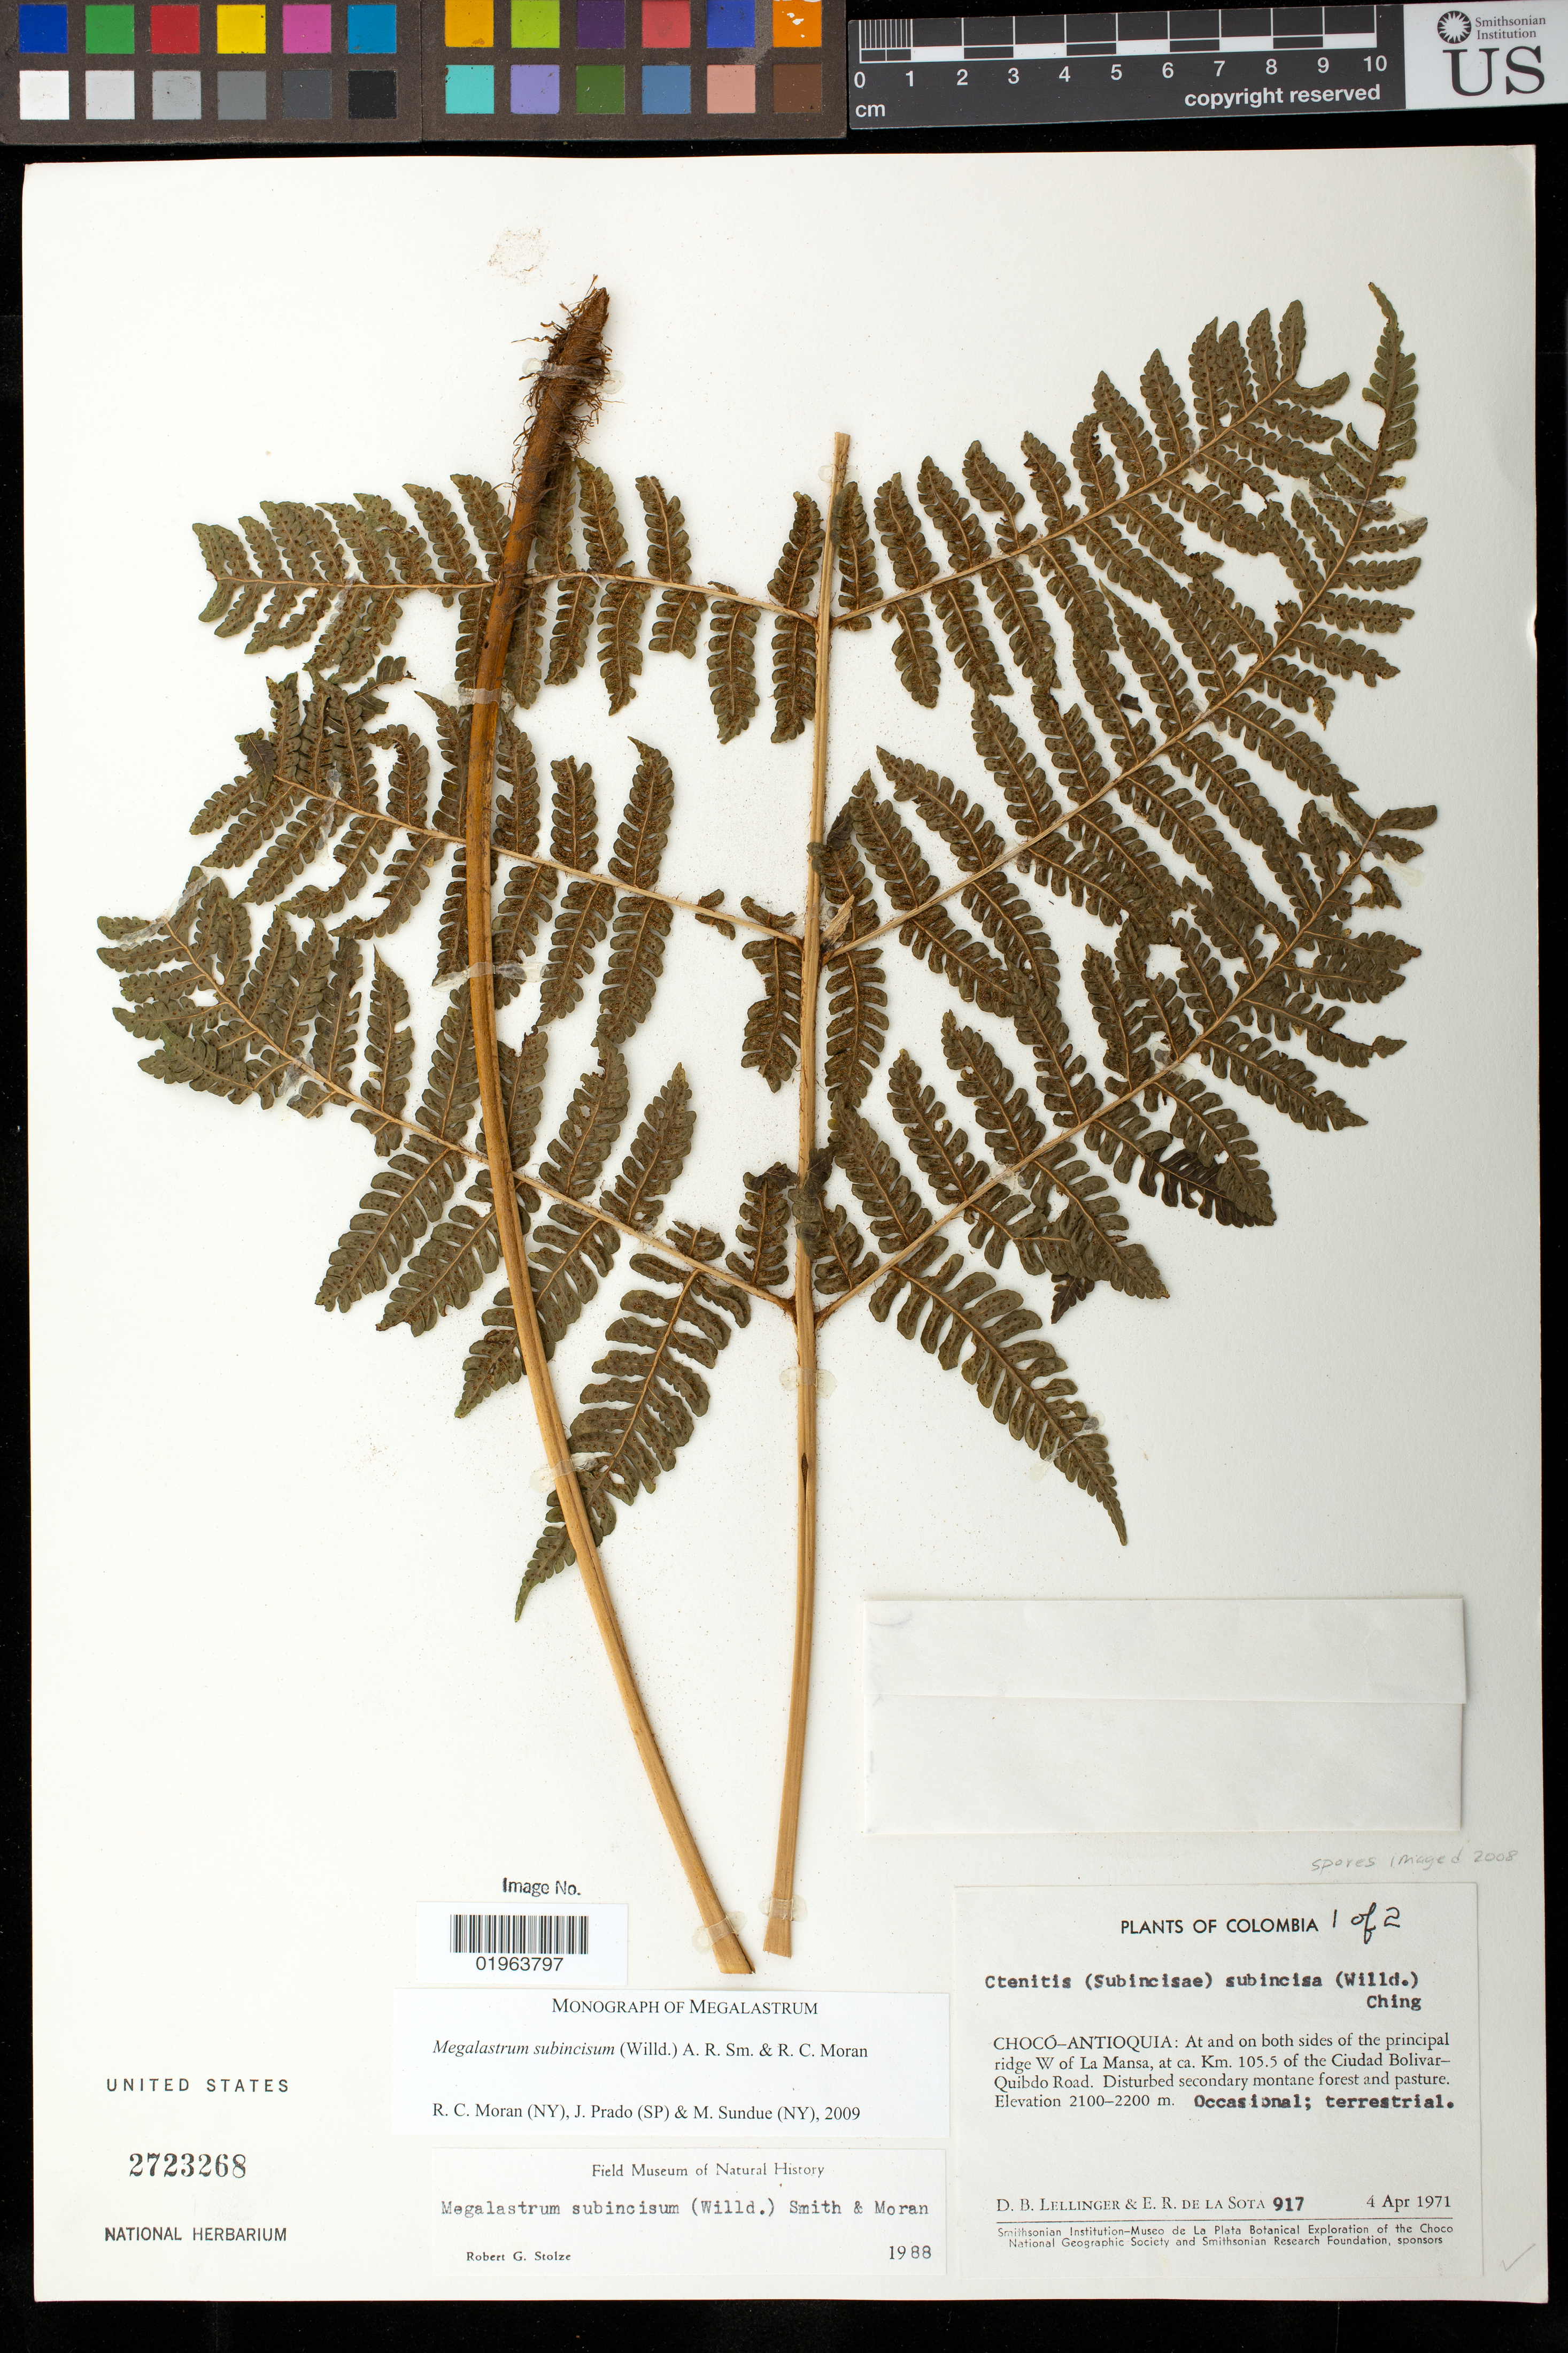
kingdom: Plantae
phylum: Tracheophyta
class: Polypodiopsida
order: Polypodiales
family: Dryopteridaceae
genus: Megalastrum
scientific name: Megalastrum subincisum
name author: (Willd.) A.R. Sm. & R.C. Moran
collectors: D. B. Lellinger & E. R. de la Sota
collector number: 917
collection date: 1971-04-04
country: Colombia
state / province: Chocó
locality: Chocó-Antioquia: At and on both sides of the principal ridge W of La Mansa, at. ca. Km. 105.5 of the Ciudad Bolivar-Quibdo Road.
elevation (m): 2100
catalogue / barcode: US 2723268